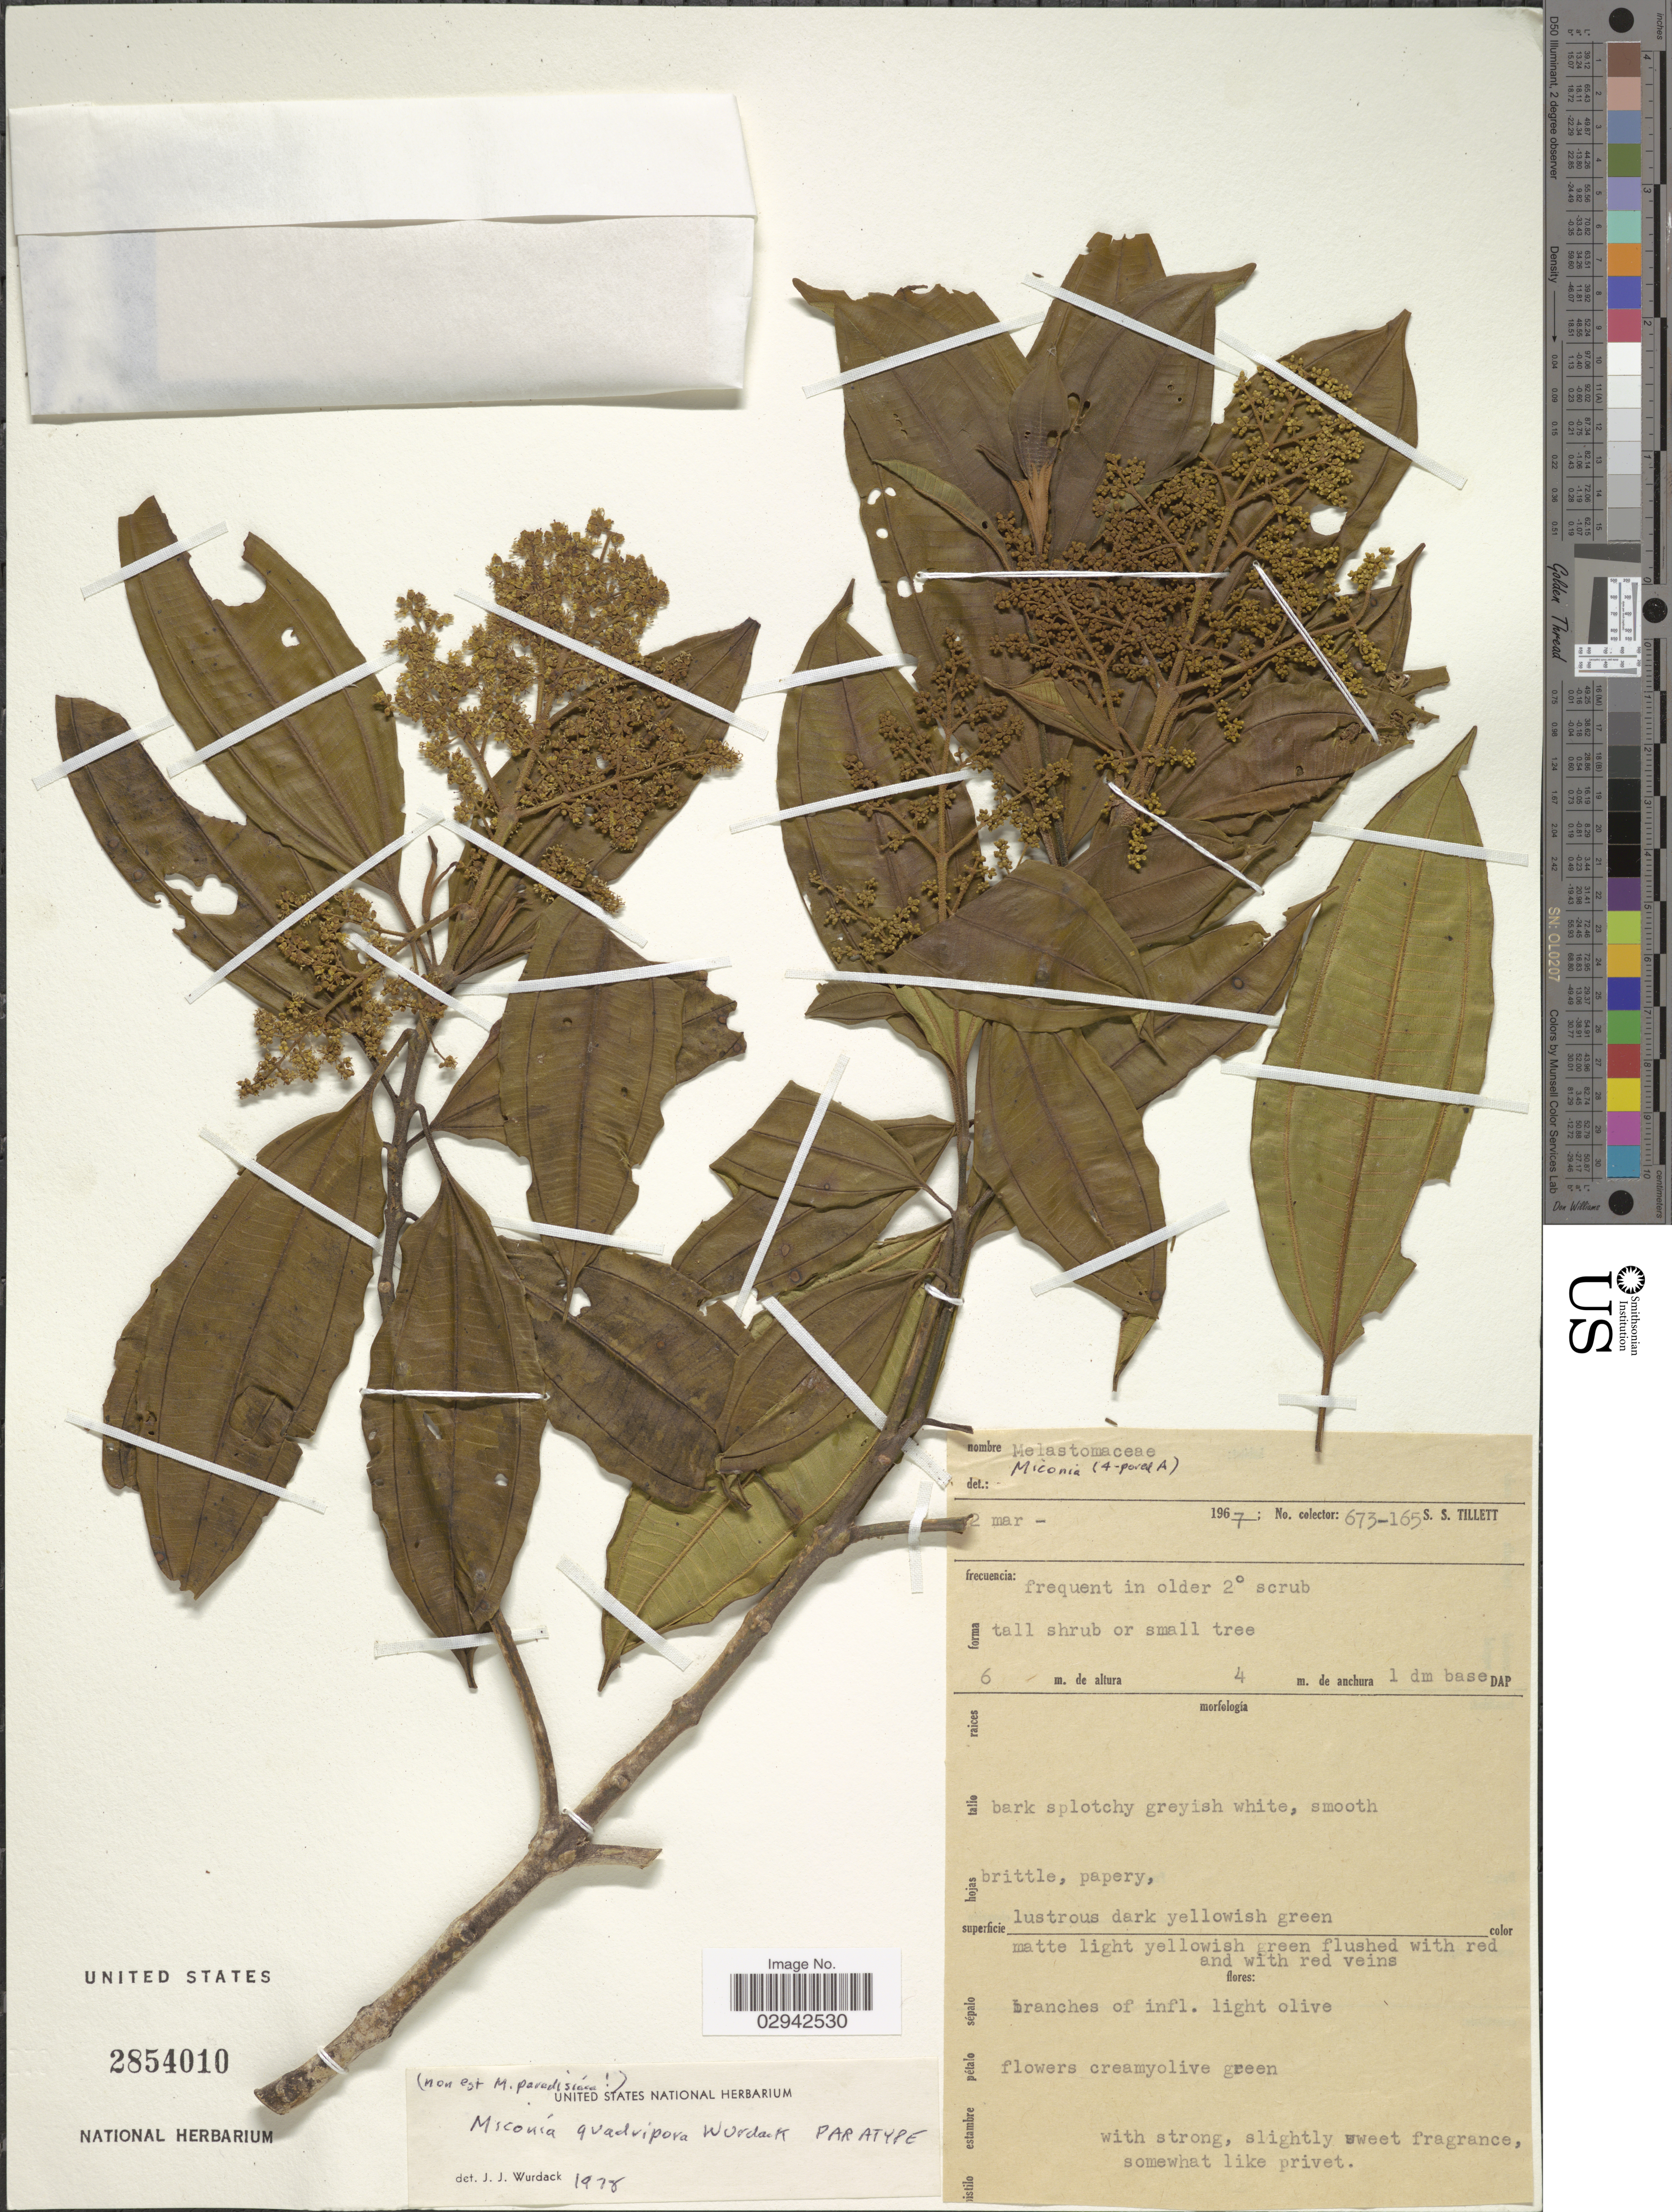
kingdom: Plantae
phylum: Tracheophyta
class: Magnoliopsida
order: Myrtales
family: Melastomataceae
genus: Miconia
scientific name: Miconia quadripora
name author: Wurdack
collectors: S. S. Tillett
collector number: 673-165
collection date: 1967-03-02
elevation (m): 6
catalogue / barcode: US 2854010